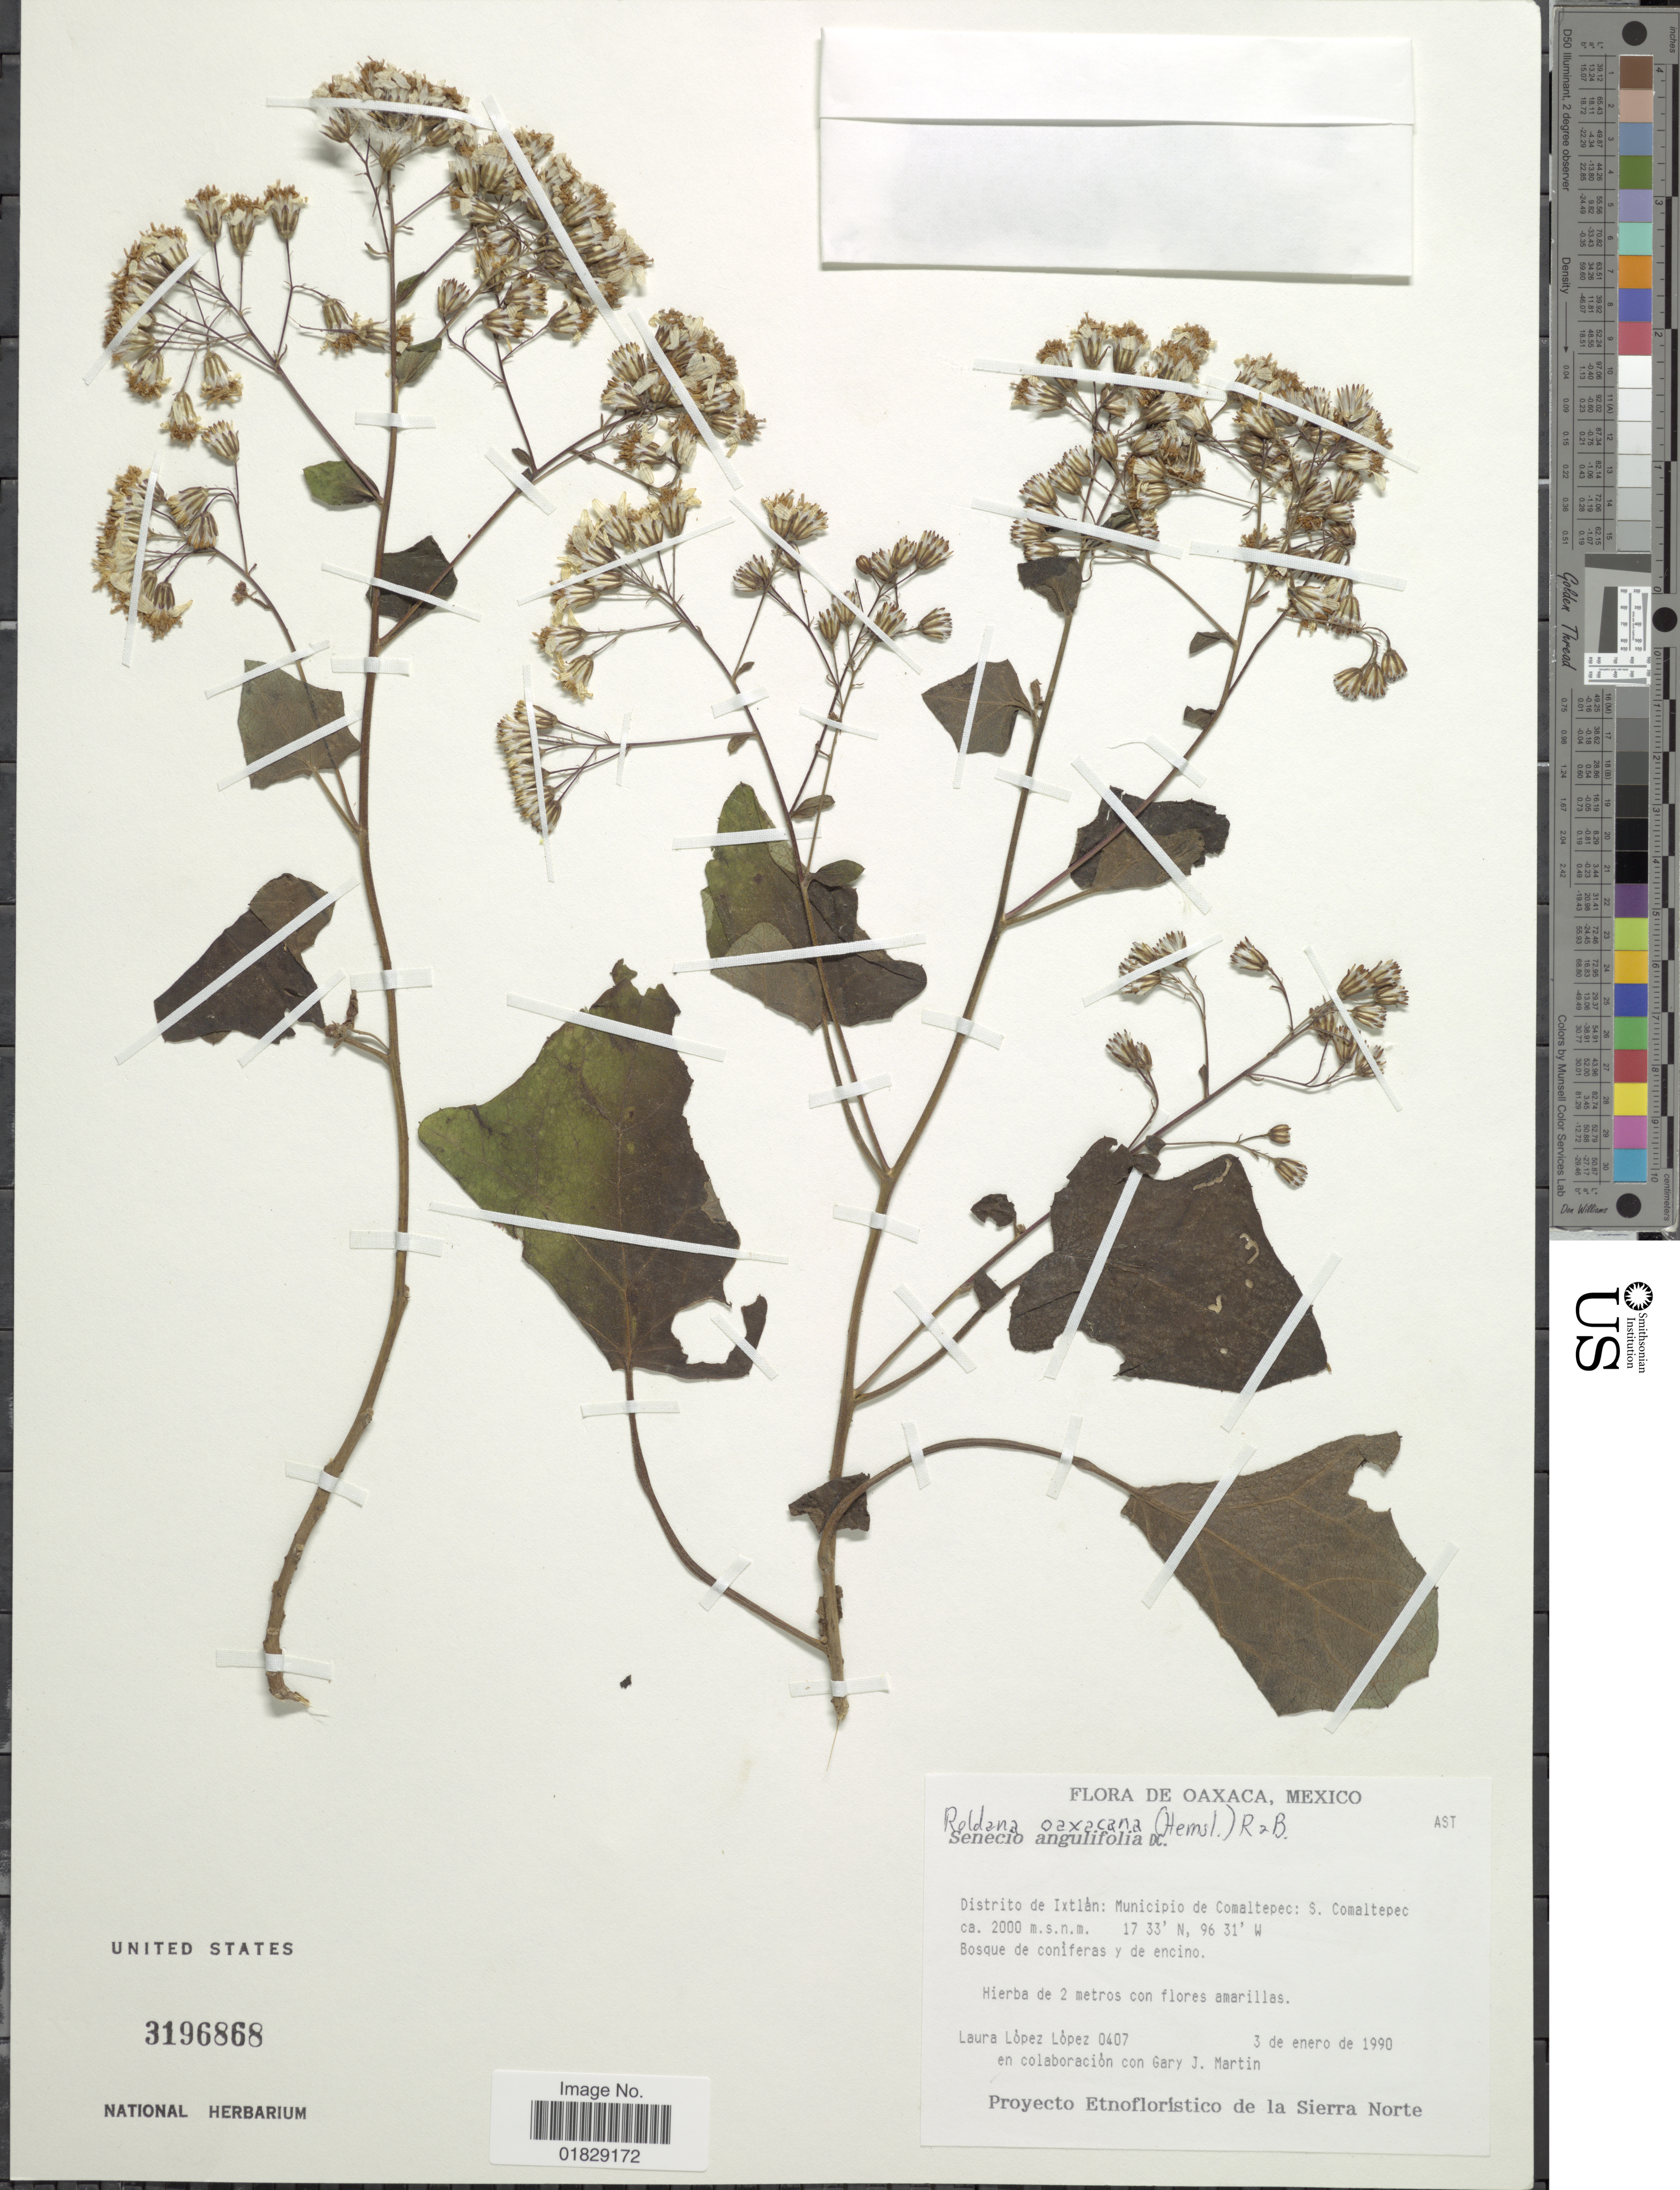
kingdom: Plantae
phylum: Tracheophyta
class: Magnoliopsida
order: Asterales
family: Asteraceae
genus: Roldana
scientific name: Roldana oaxacana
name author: (Hemsl.) H. Rob. & Brettell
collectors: L. López & G. J. Martin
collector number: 0407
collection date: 1990-01-03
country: Mexico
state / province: Oaxaca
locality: Distrito de Ixtlán: Municipio de Comaltepec: S. Comaltepec.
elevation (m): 2000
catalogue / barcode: US 3196868